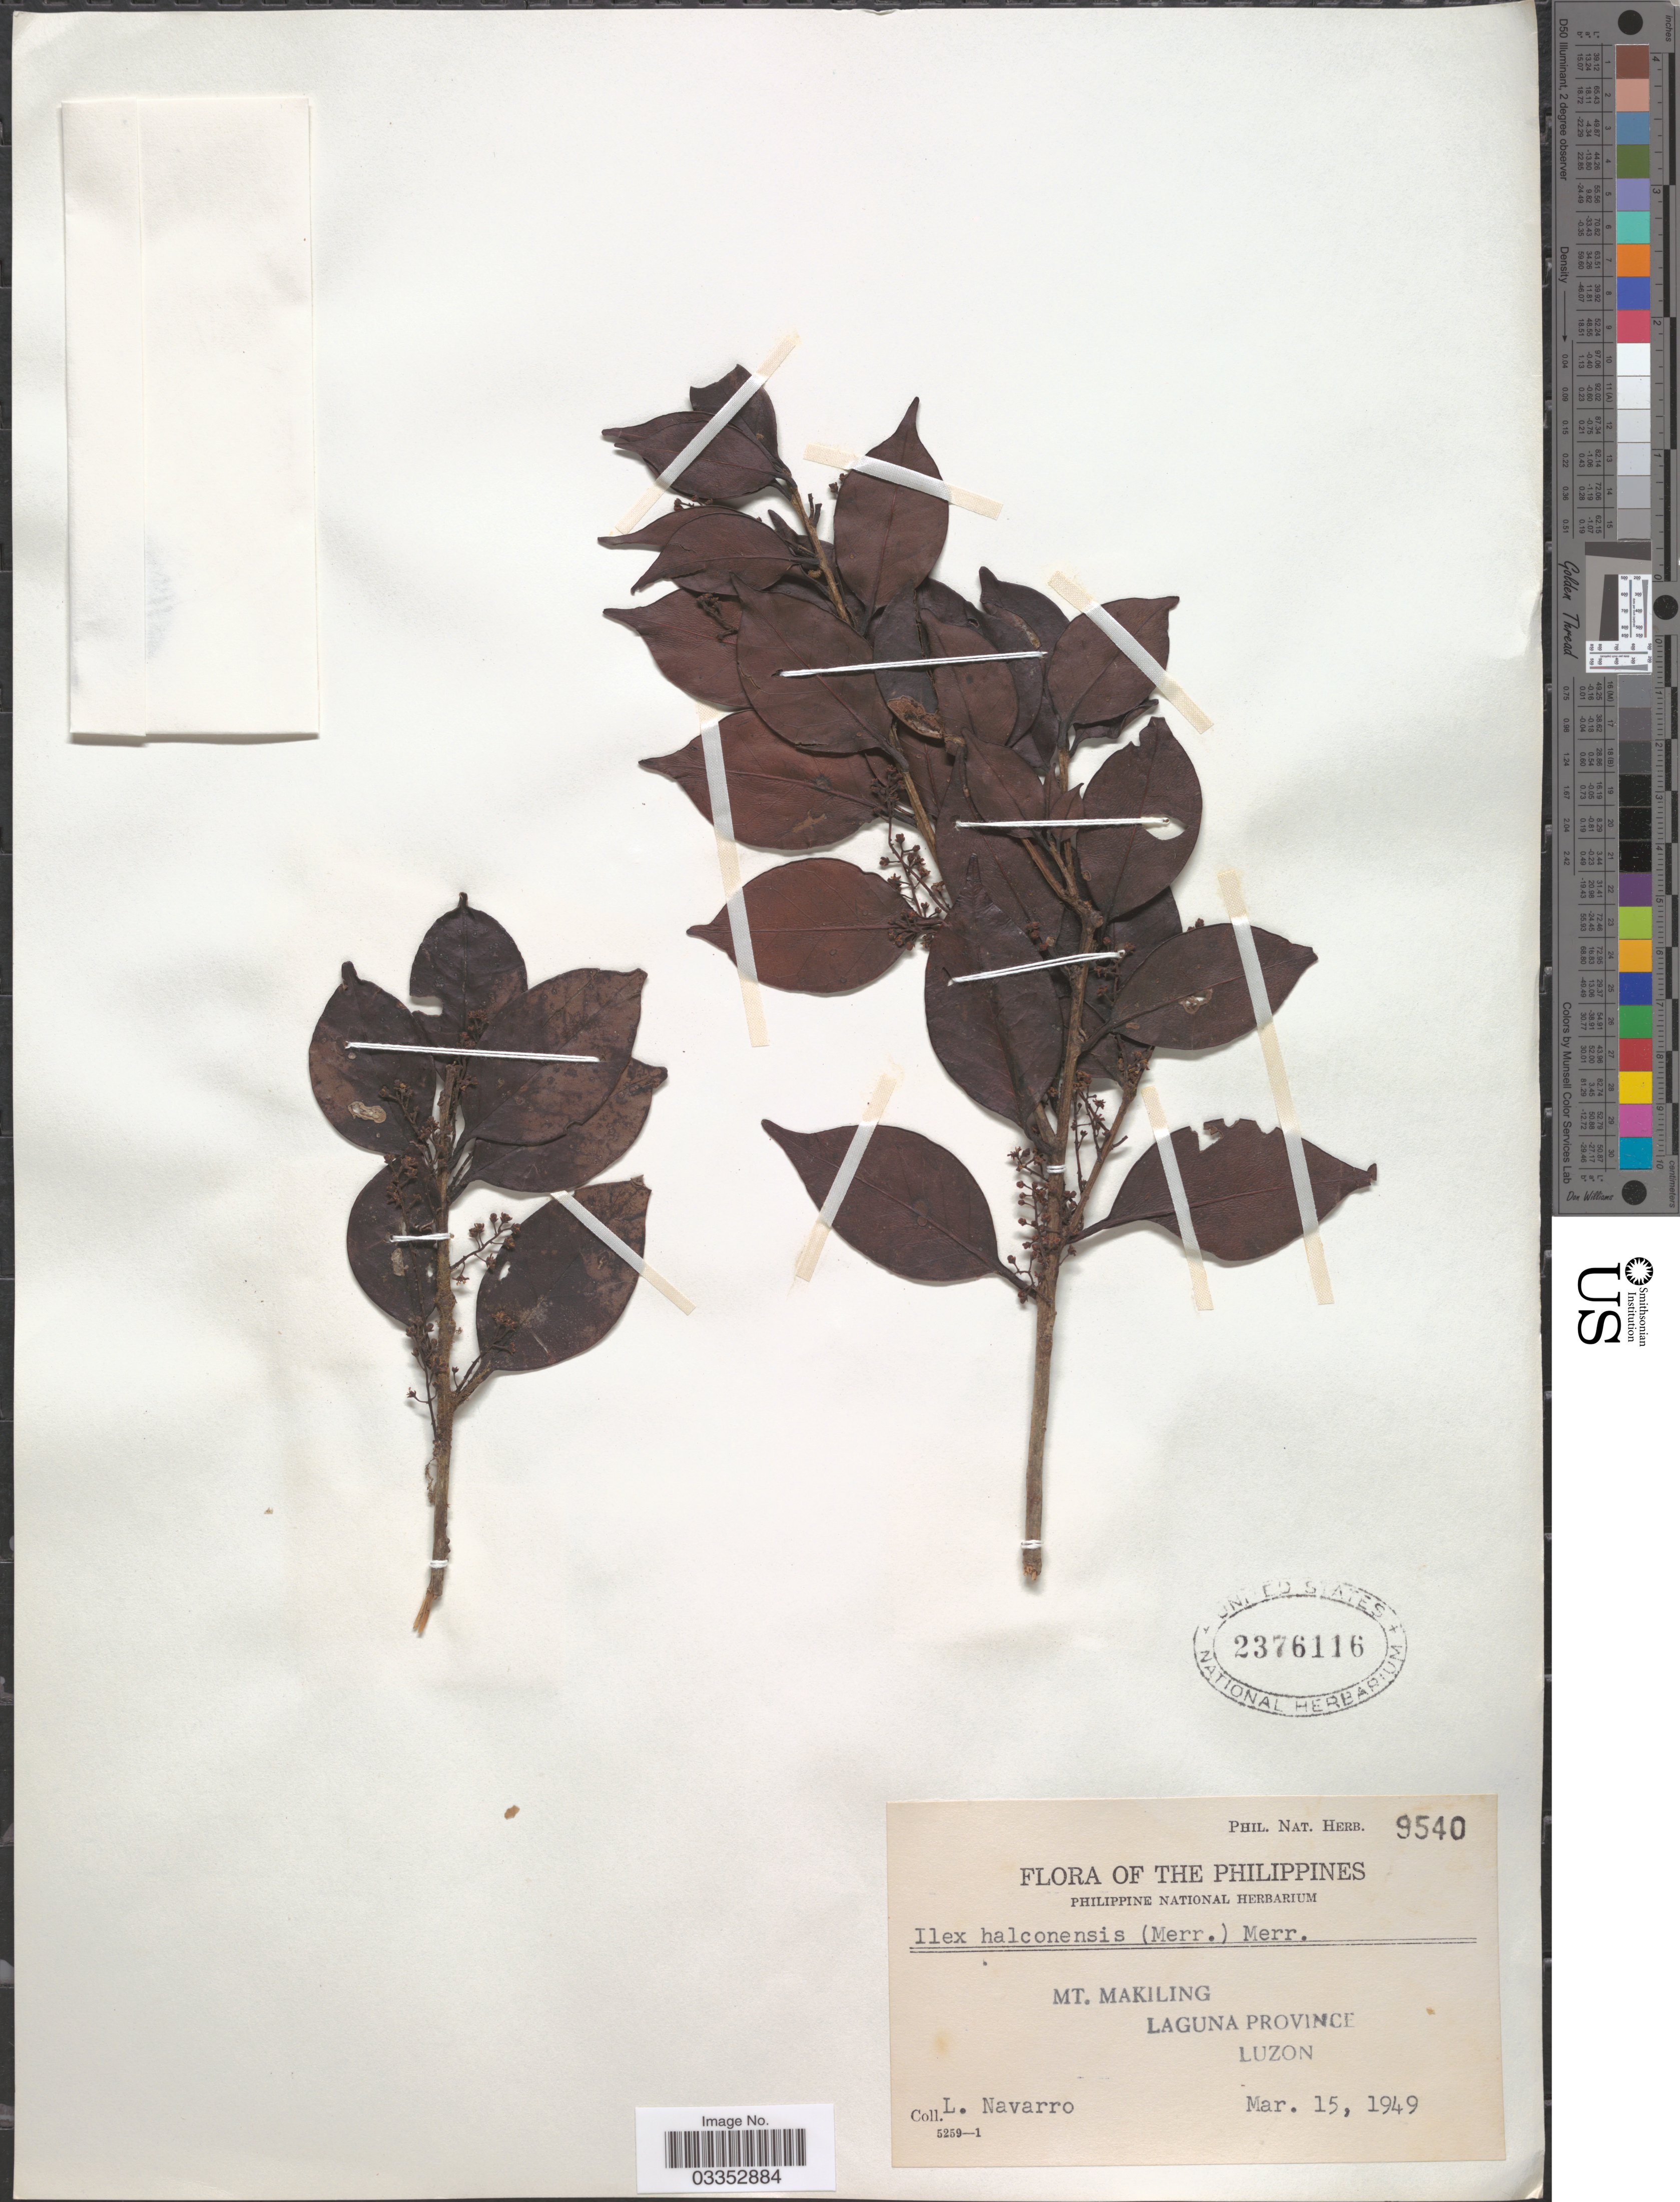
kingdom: Plantae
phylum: Tracheophyta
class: Magnoliopsida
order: Aquifoliales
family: Aquifoliaceae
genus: Ilex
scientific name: Ilex halconensis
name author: Merr.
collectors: L. Navarro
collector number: Phil. Nat. Herb. 9540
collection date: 1949-03-15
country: Philippines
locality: Mt. Makiling, Laguna Province, Luzon.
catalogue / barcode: US 2376116